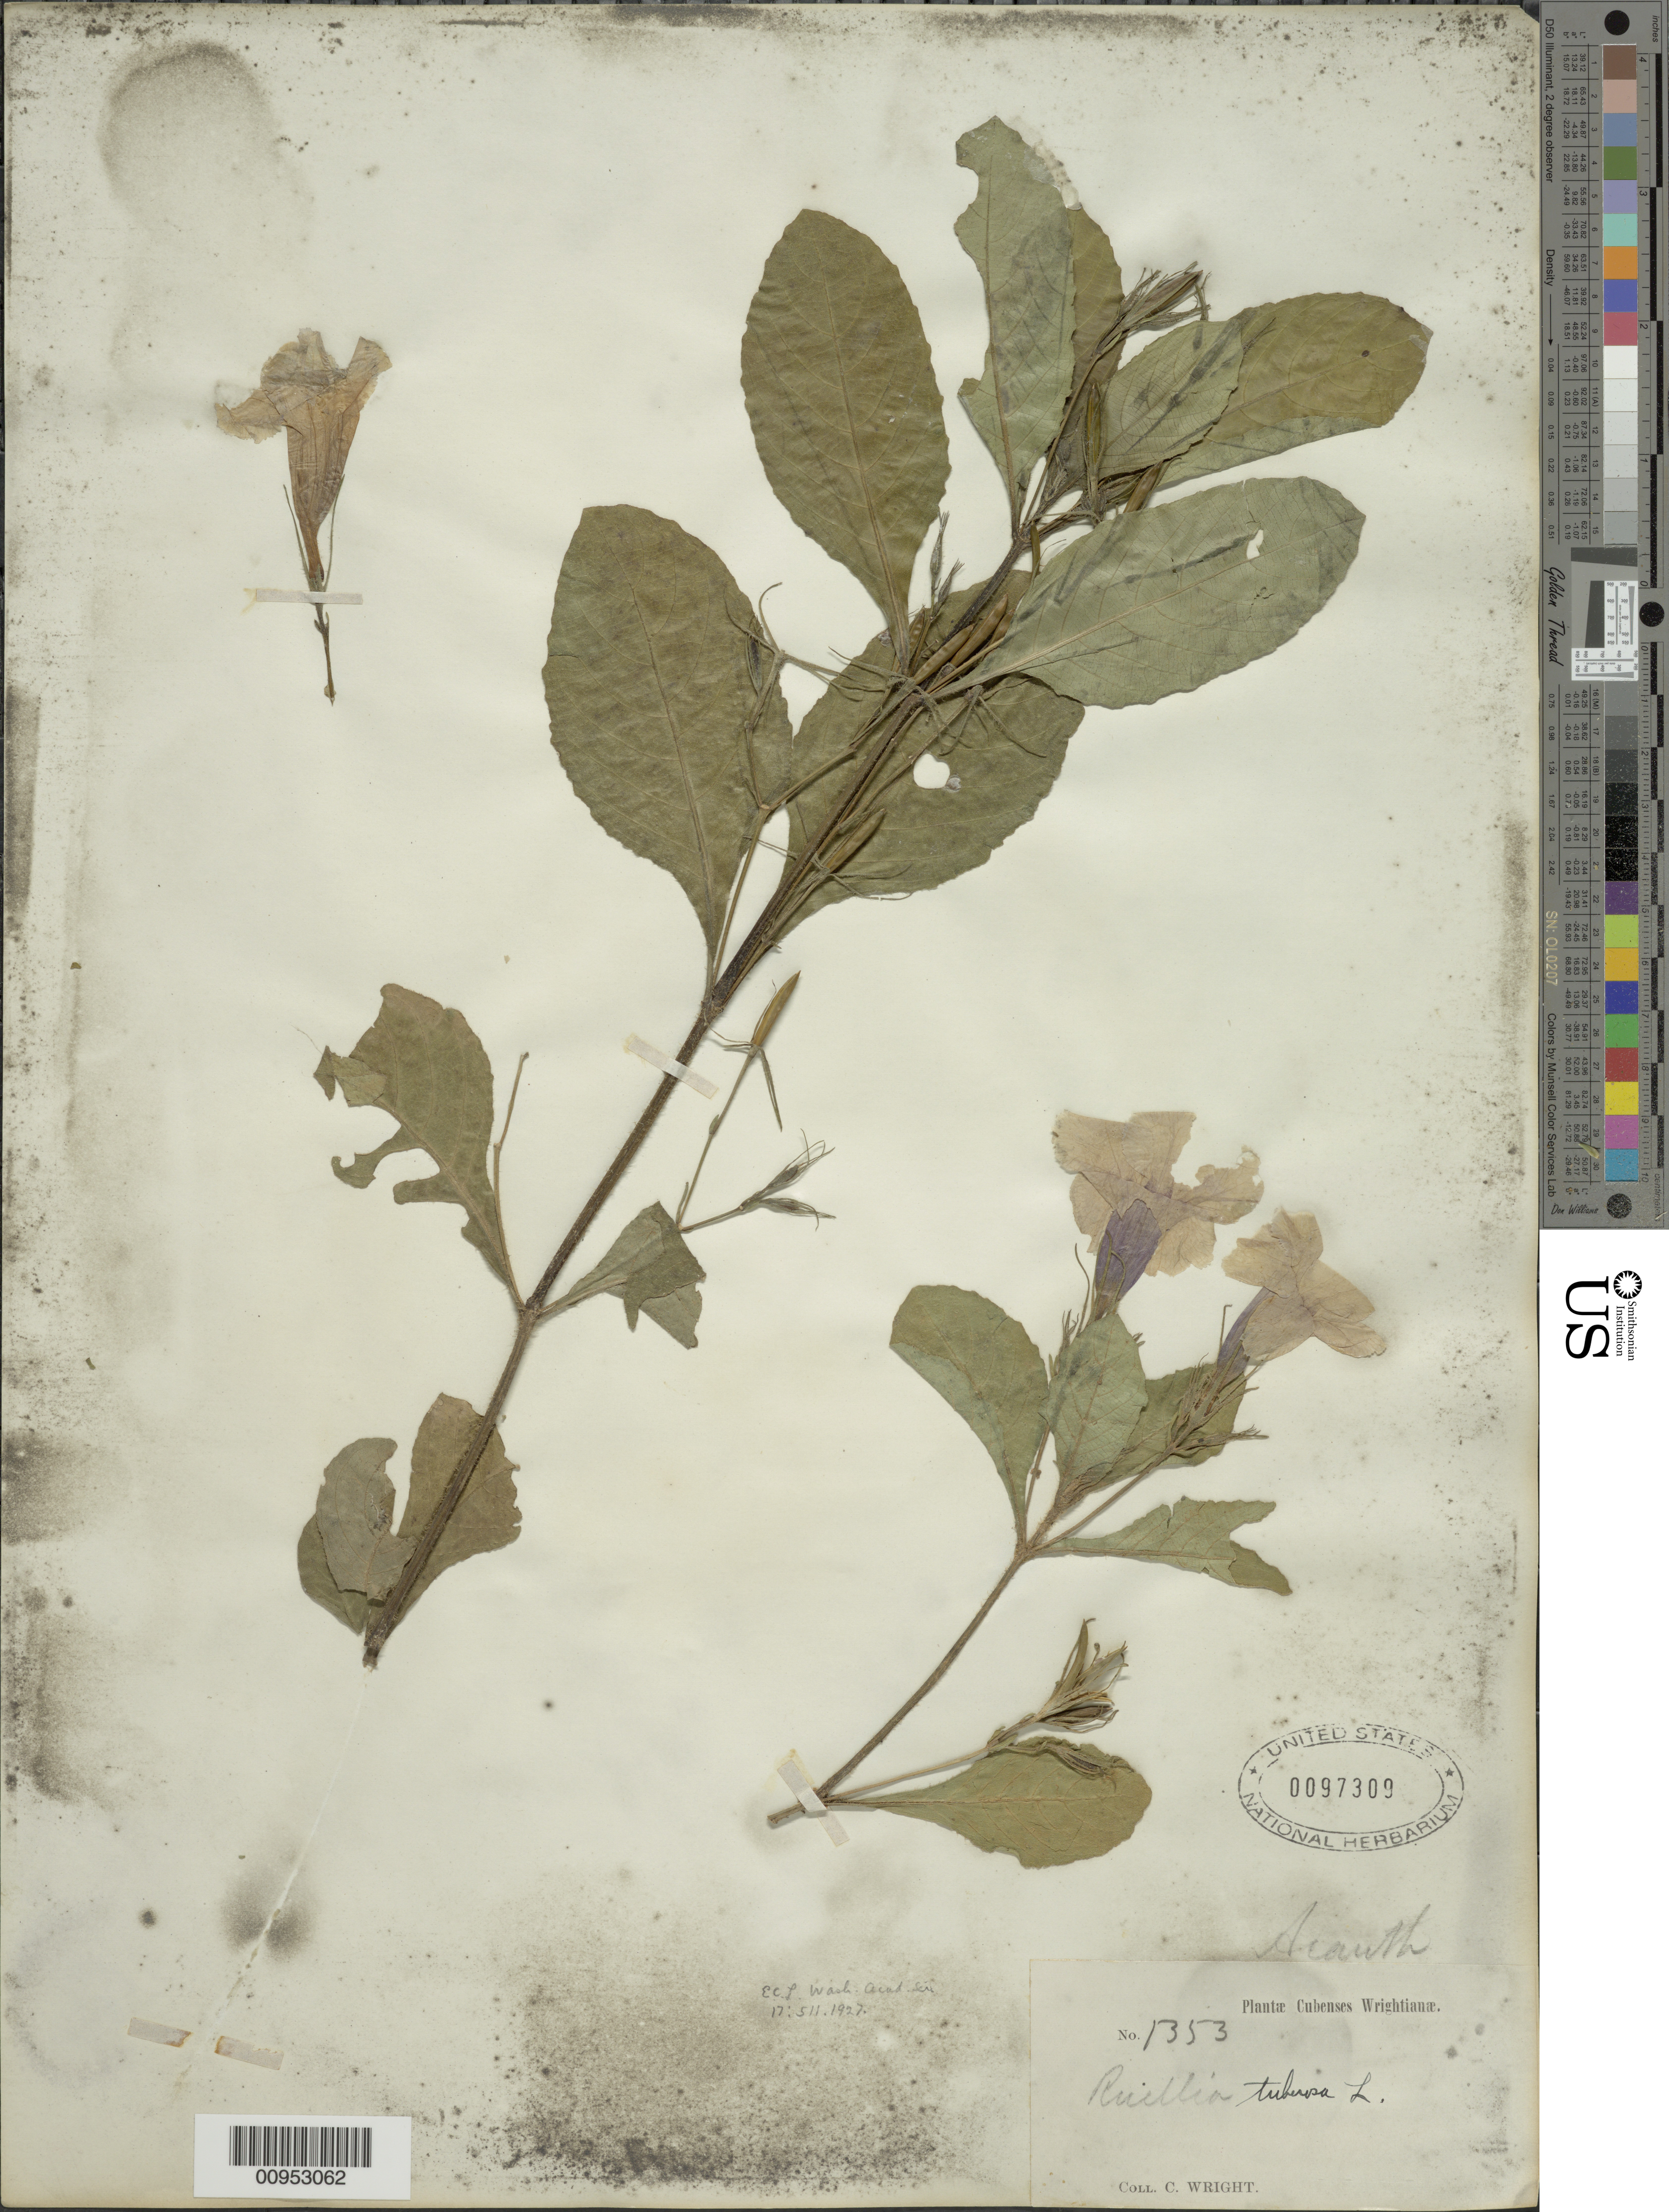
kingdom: Plantae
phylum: Tracheophyta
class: Magnoliopsida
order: Lamiales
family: Acanthaceae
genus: Ruellia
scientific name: Ruellia tuberosa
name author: L.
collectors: C. Wright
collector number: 1353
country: Cuba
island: Cuba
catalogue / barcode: US 97309